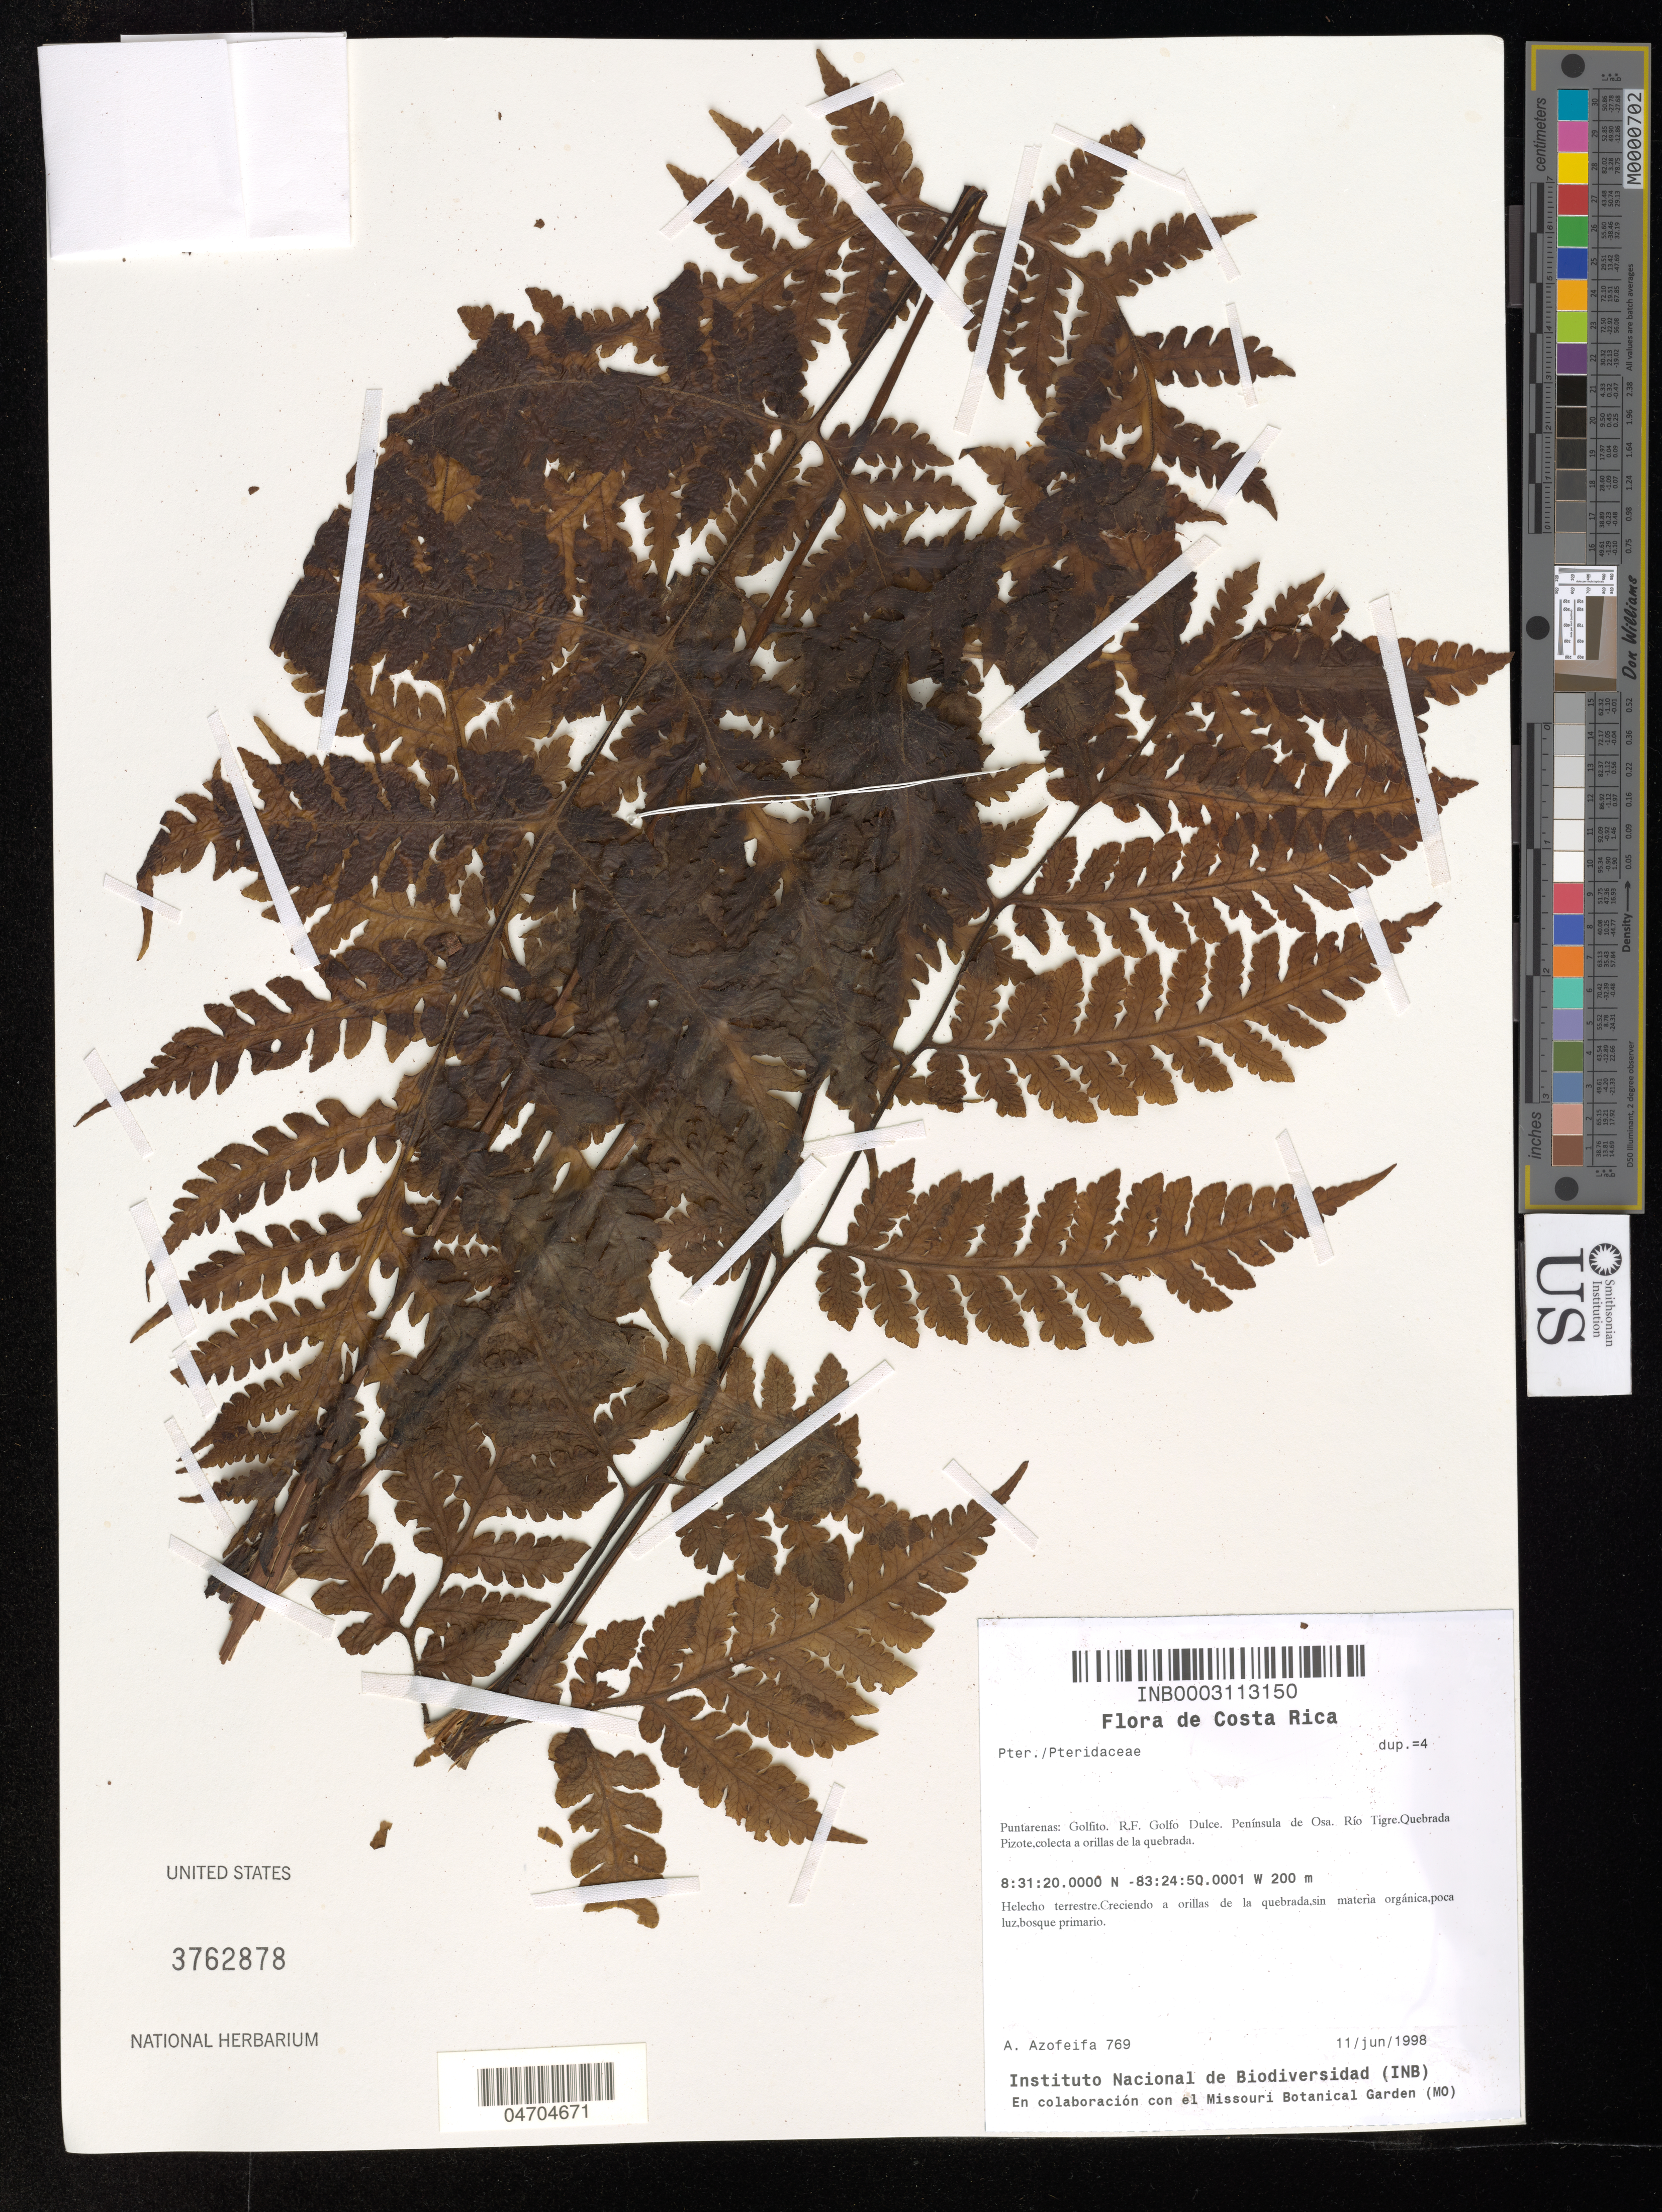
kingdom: Plantae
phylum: Tracheophyta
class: Polypodiopsida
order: Polypodiales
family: Pteridaceae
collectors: A. Azofeifa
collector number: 769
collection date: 1998-06-11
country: Costa Rica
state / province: Puntarenas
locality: Golfito. R. F. Golfo Dulce. Península de Osa. Río Tigre. Quebrada Pizote, colecta a orillas de la quebrada.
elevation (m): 200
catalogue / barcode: US 3762878